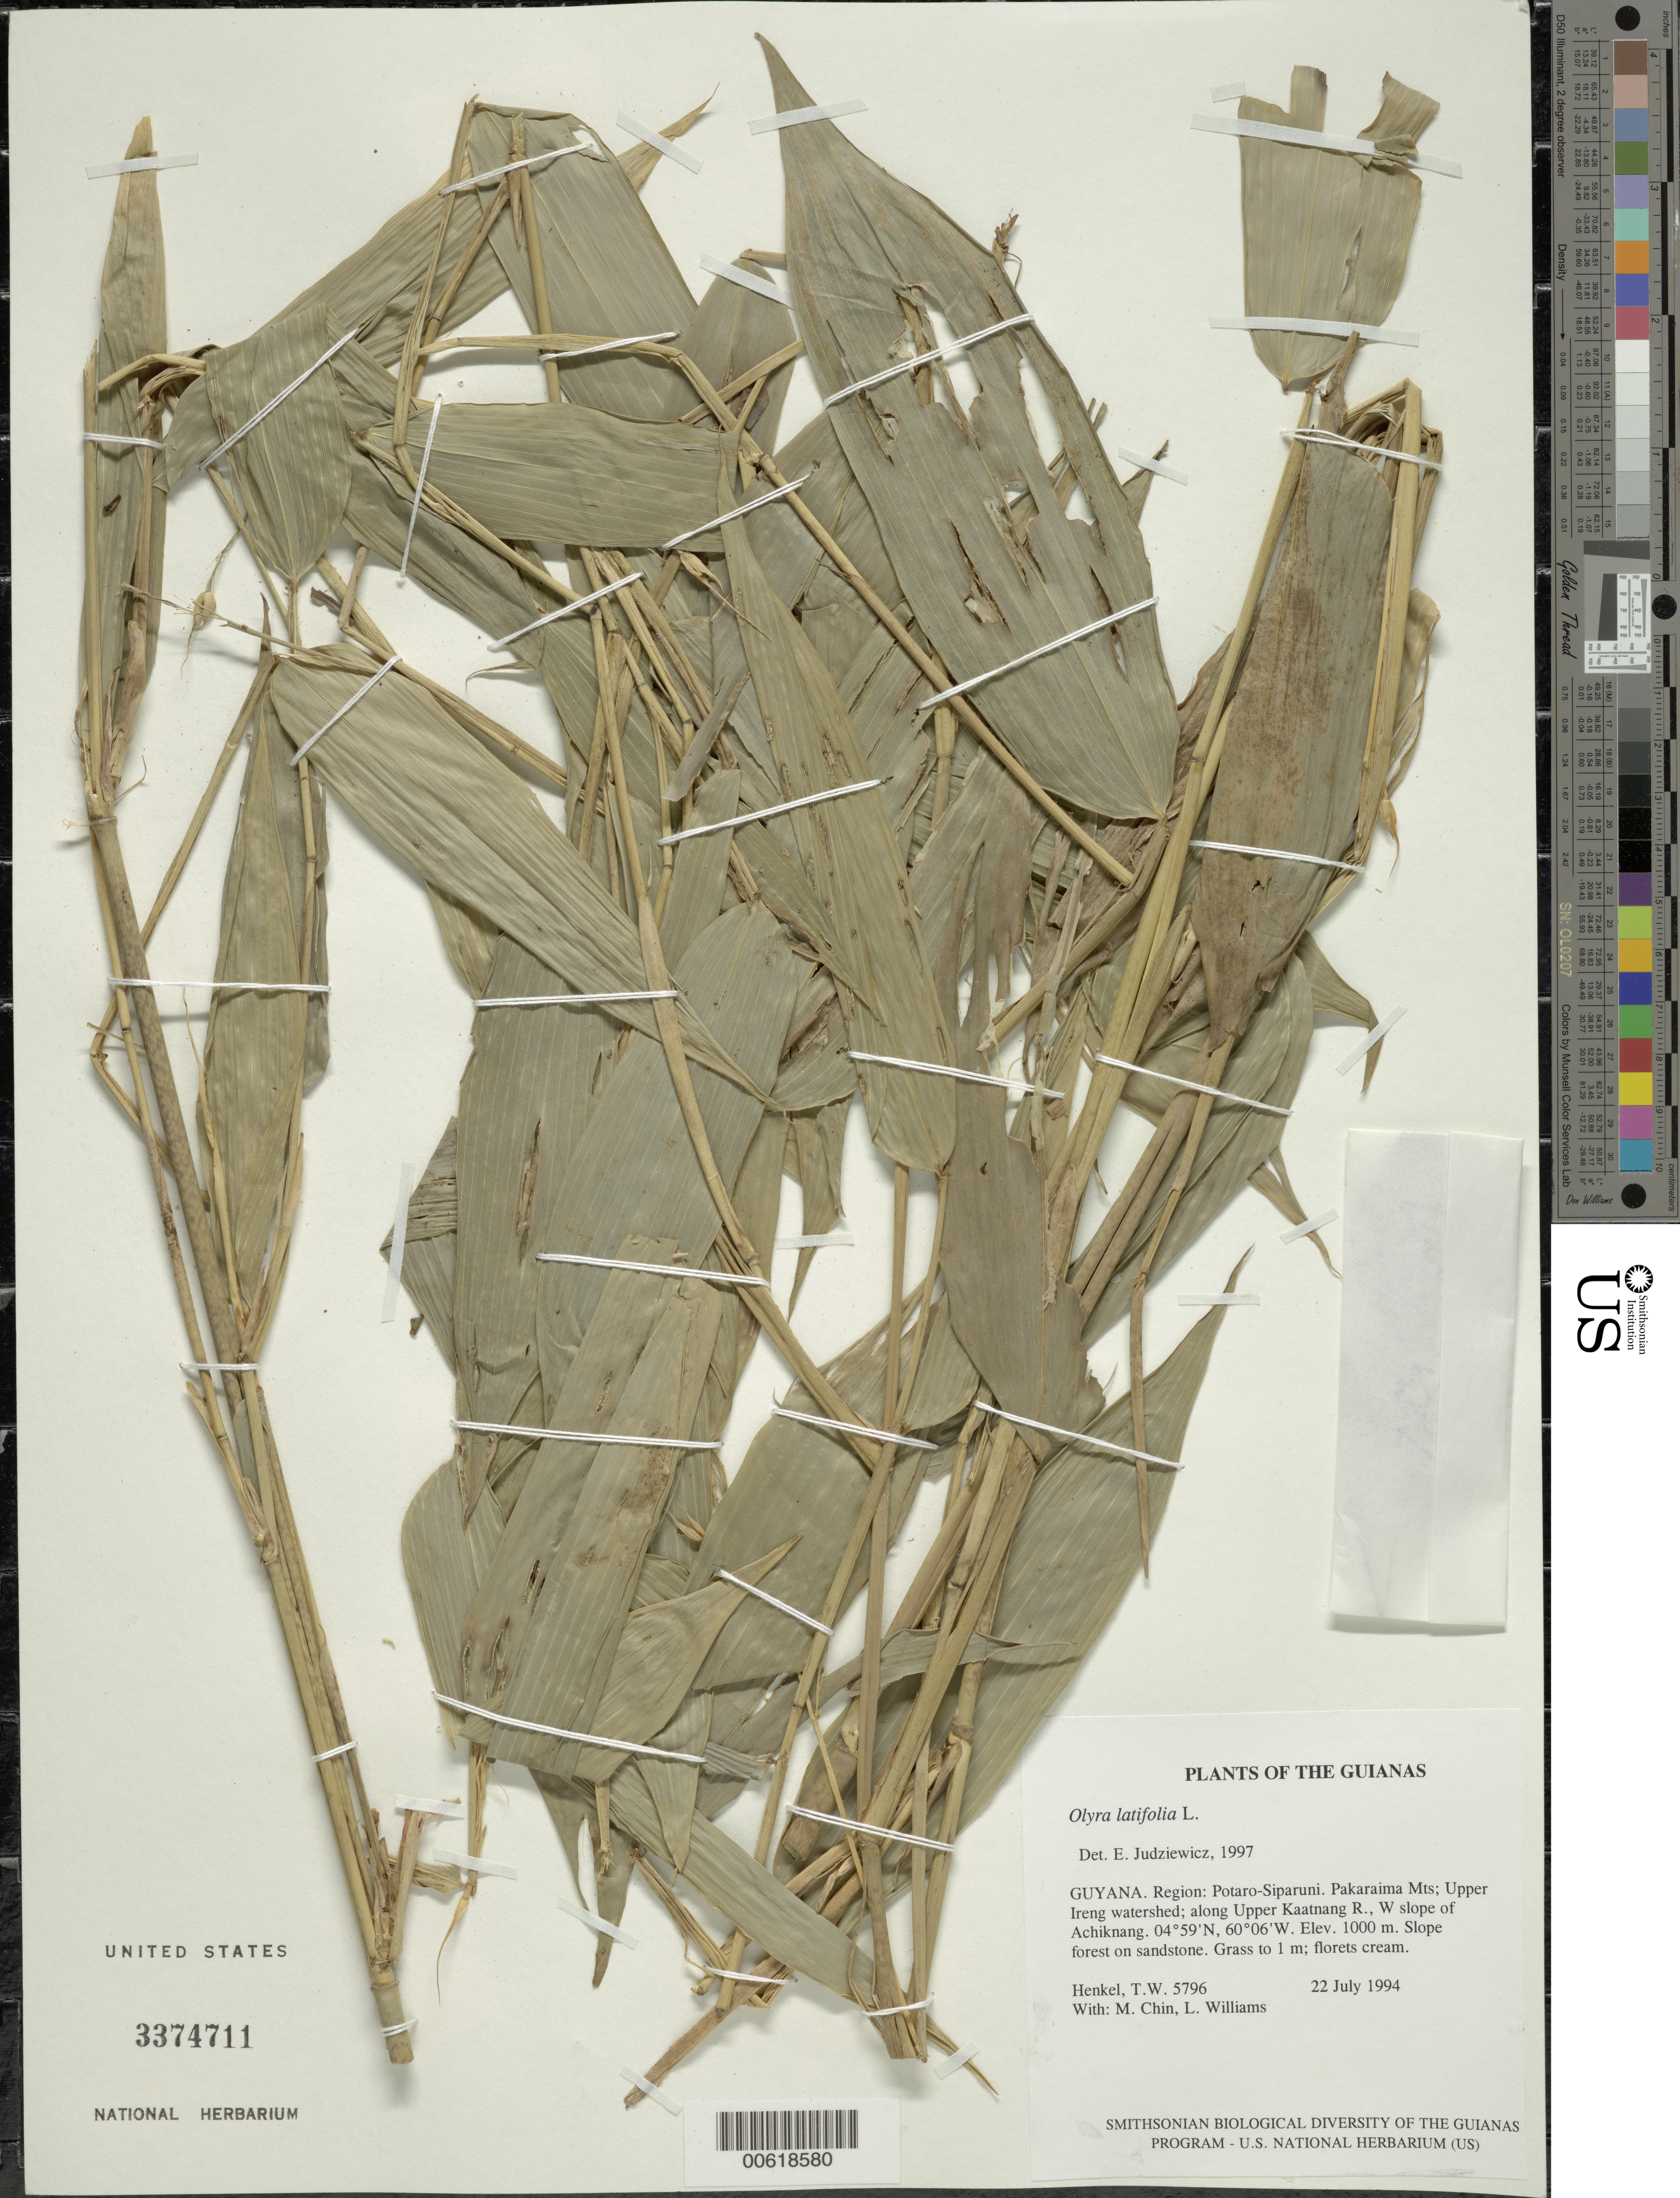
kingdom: Plantae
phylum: Tracheophyta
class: Liliopsida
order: Poales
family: Poaceae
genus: Olyra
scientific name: Olyra latifolia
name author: L.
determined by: Judziewicz, E. J.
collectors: T. Henkel, M. Chin & L. Williams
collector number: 5796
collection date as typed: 22 July 1994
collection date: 1994-07-22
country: Guyana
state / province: Potaro-Siparuni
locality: Pakaraima Mts; Upper Ireng watershed; along Upper Kaatnang R., W slope of Achiknang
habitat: Slope forest on sandstone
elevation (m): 1000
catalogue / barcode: US 3374711